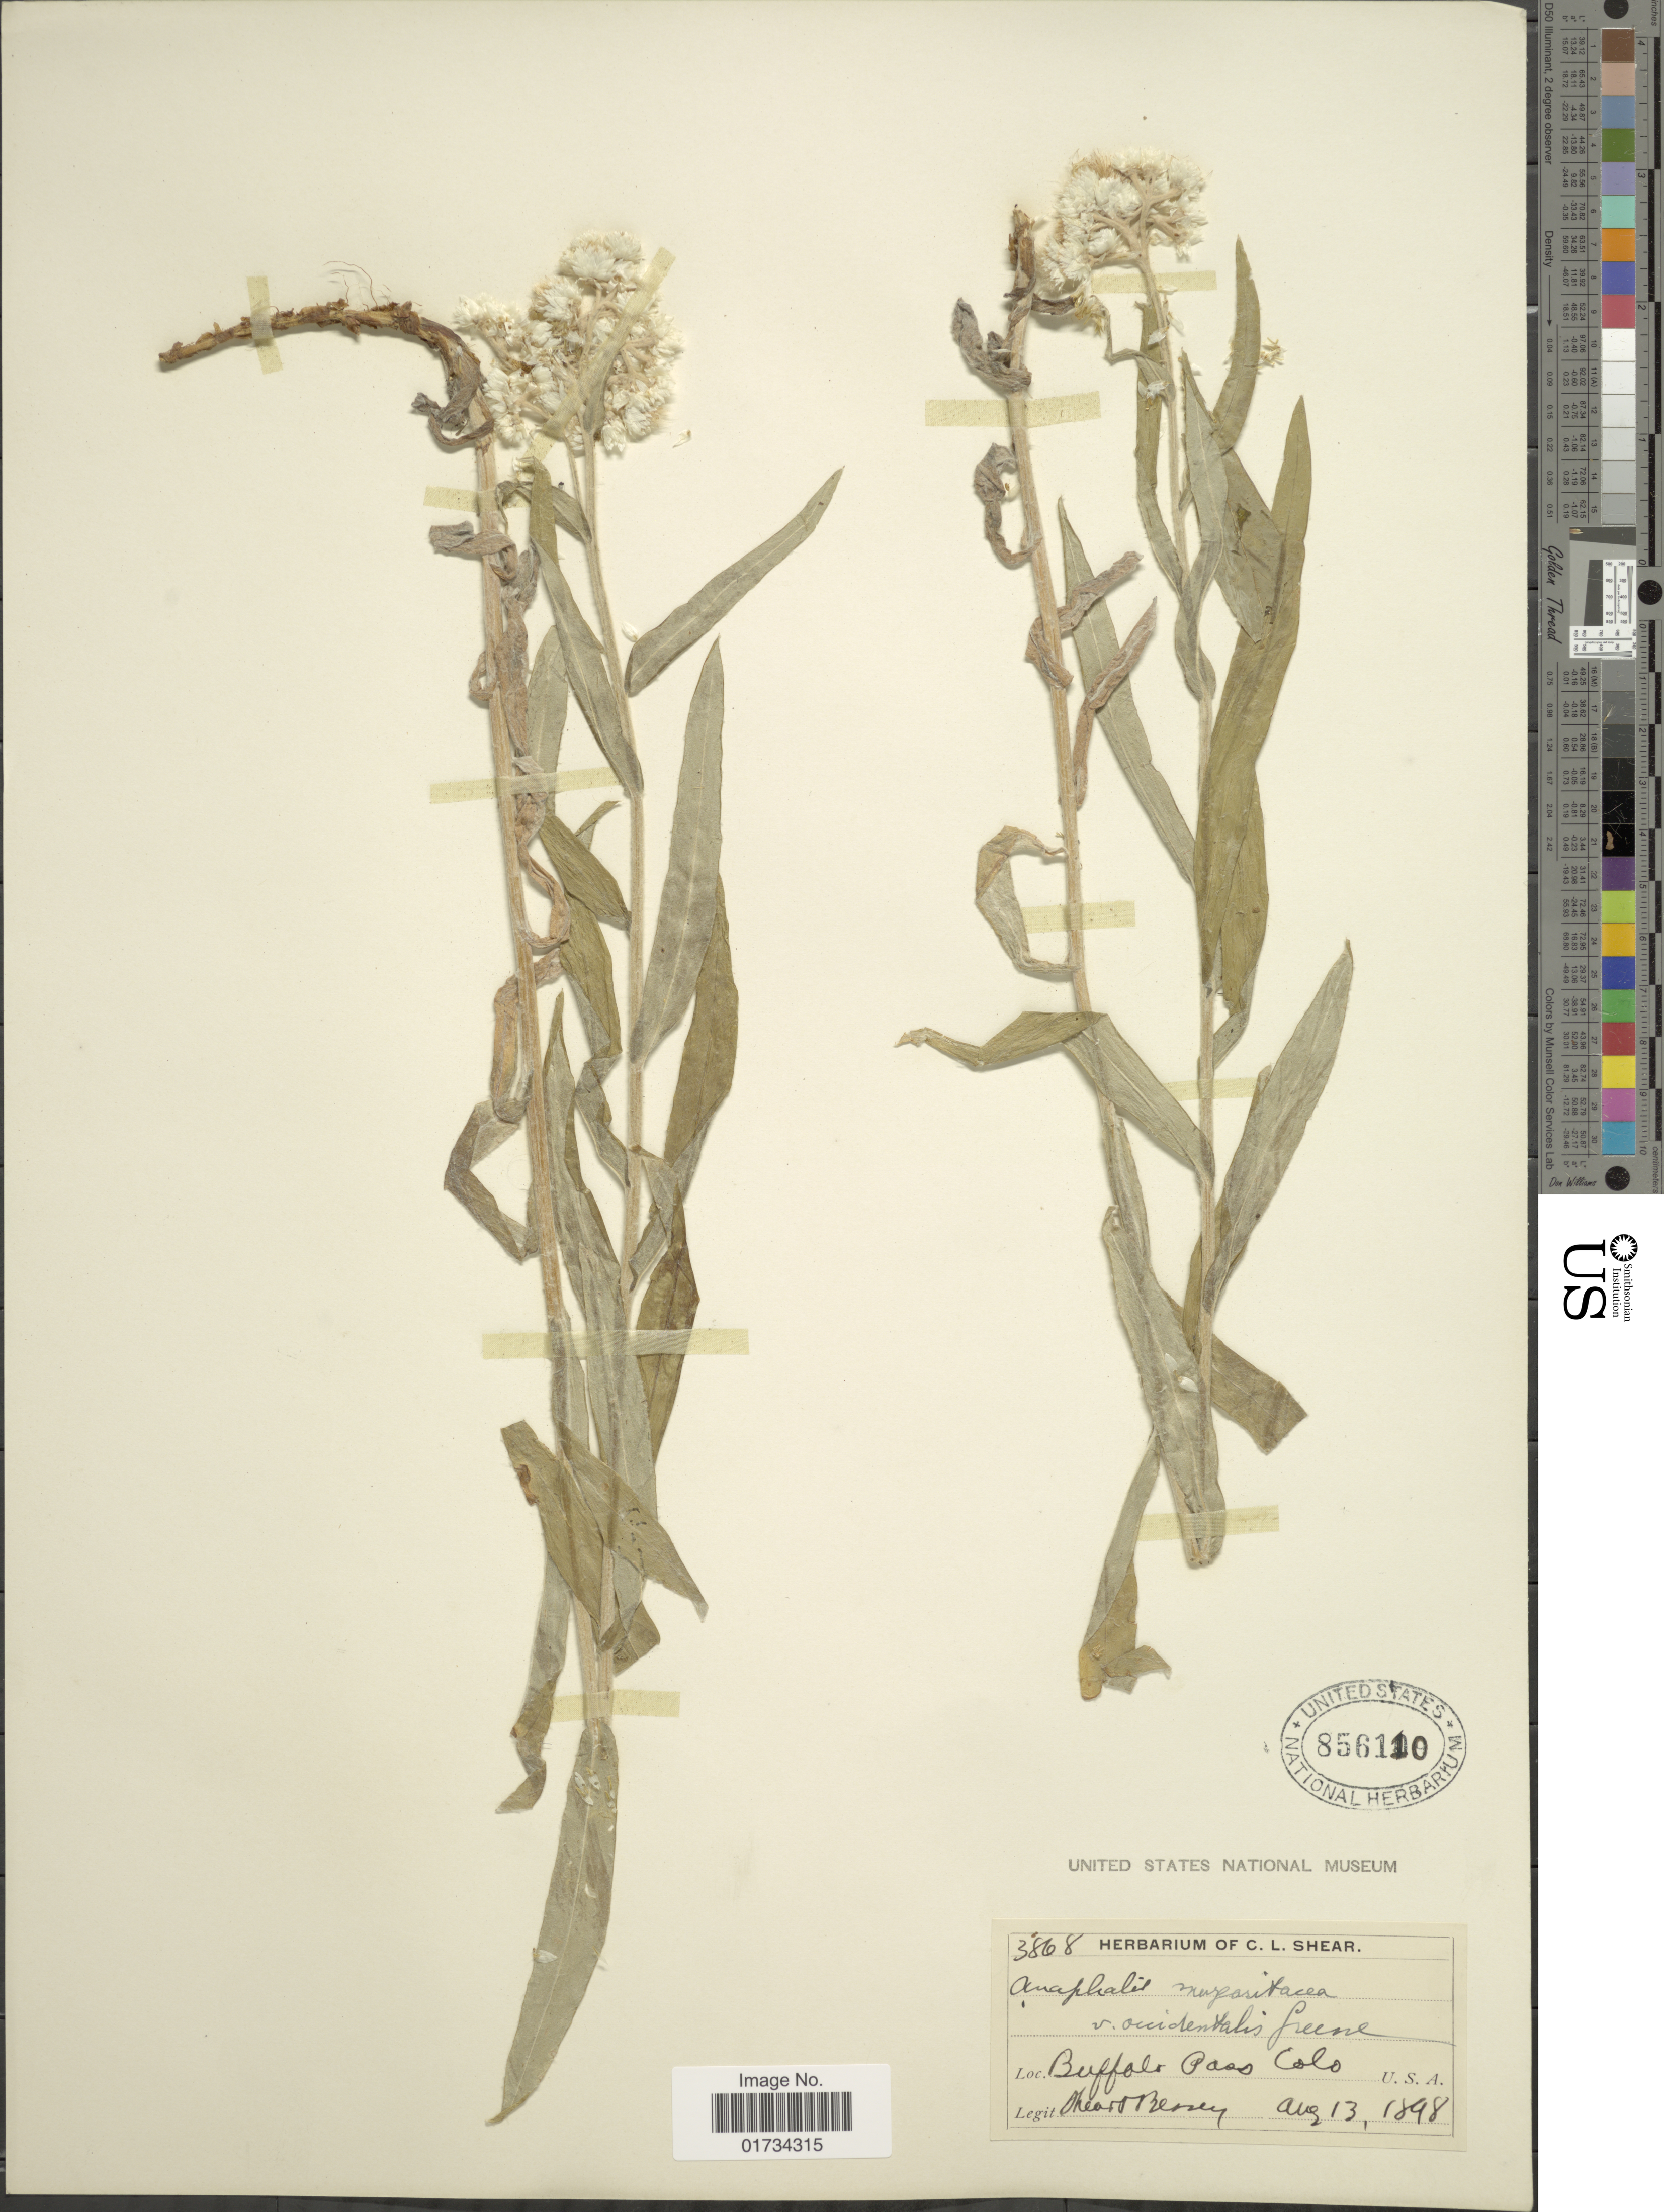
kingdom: Plantae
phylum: Tracheophyta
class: Magnoliopsida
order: Asterales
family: Asteraceae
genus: Anaphalis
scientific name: Anaphalis margaritacea var. occidentalis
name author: Greene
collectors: S. Bessey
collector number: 3868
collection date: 1898-08-13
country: United States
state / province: Colorado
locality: Buffalo Pass. Colo. USA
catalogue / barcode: US 856110